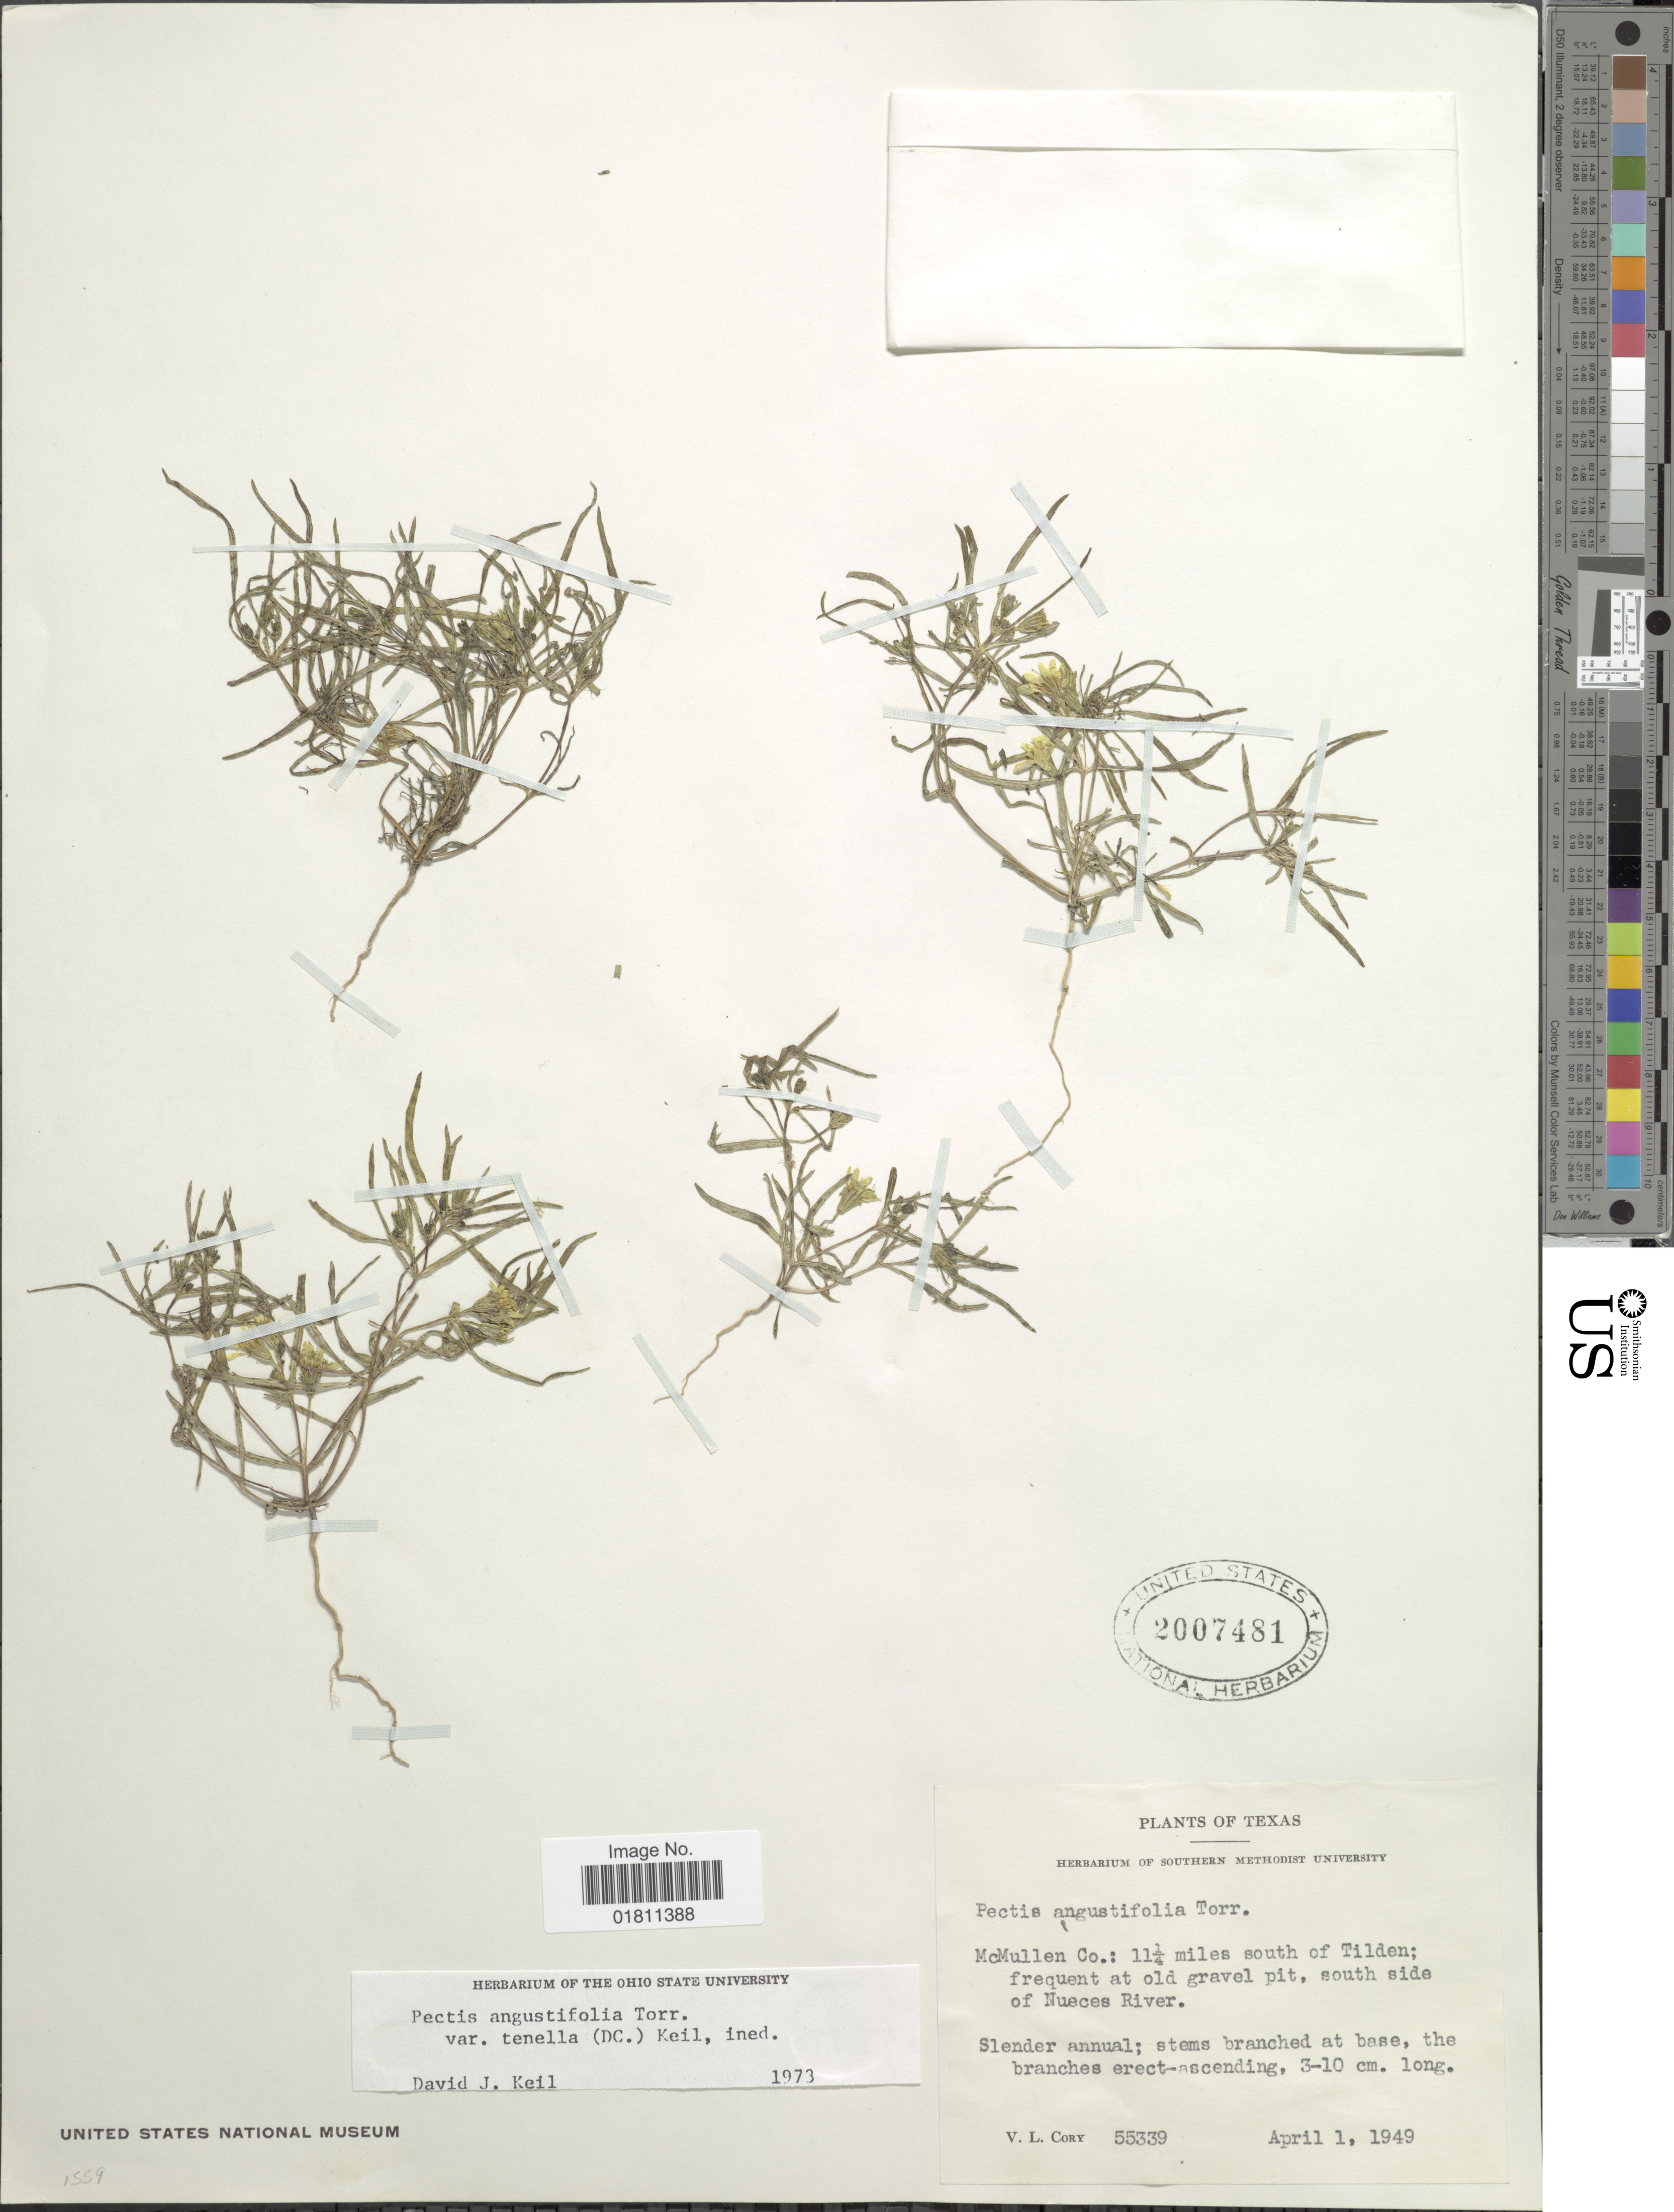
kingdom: Plantae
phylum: Tracheophyta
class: Magnoliopsida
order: Asterales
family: Asteraceae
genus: Pectis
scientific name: Pectis angustifolia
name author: Torr.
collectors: V. Cory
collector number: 55339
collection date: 1949-04-01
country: United States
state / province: Texas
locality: McMullen Co.:11¼ miles south of Tilden ; frequent at old gravel pit, south side of Nueces River.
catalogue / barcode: US 2007481